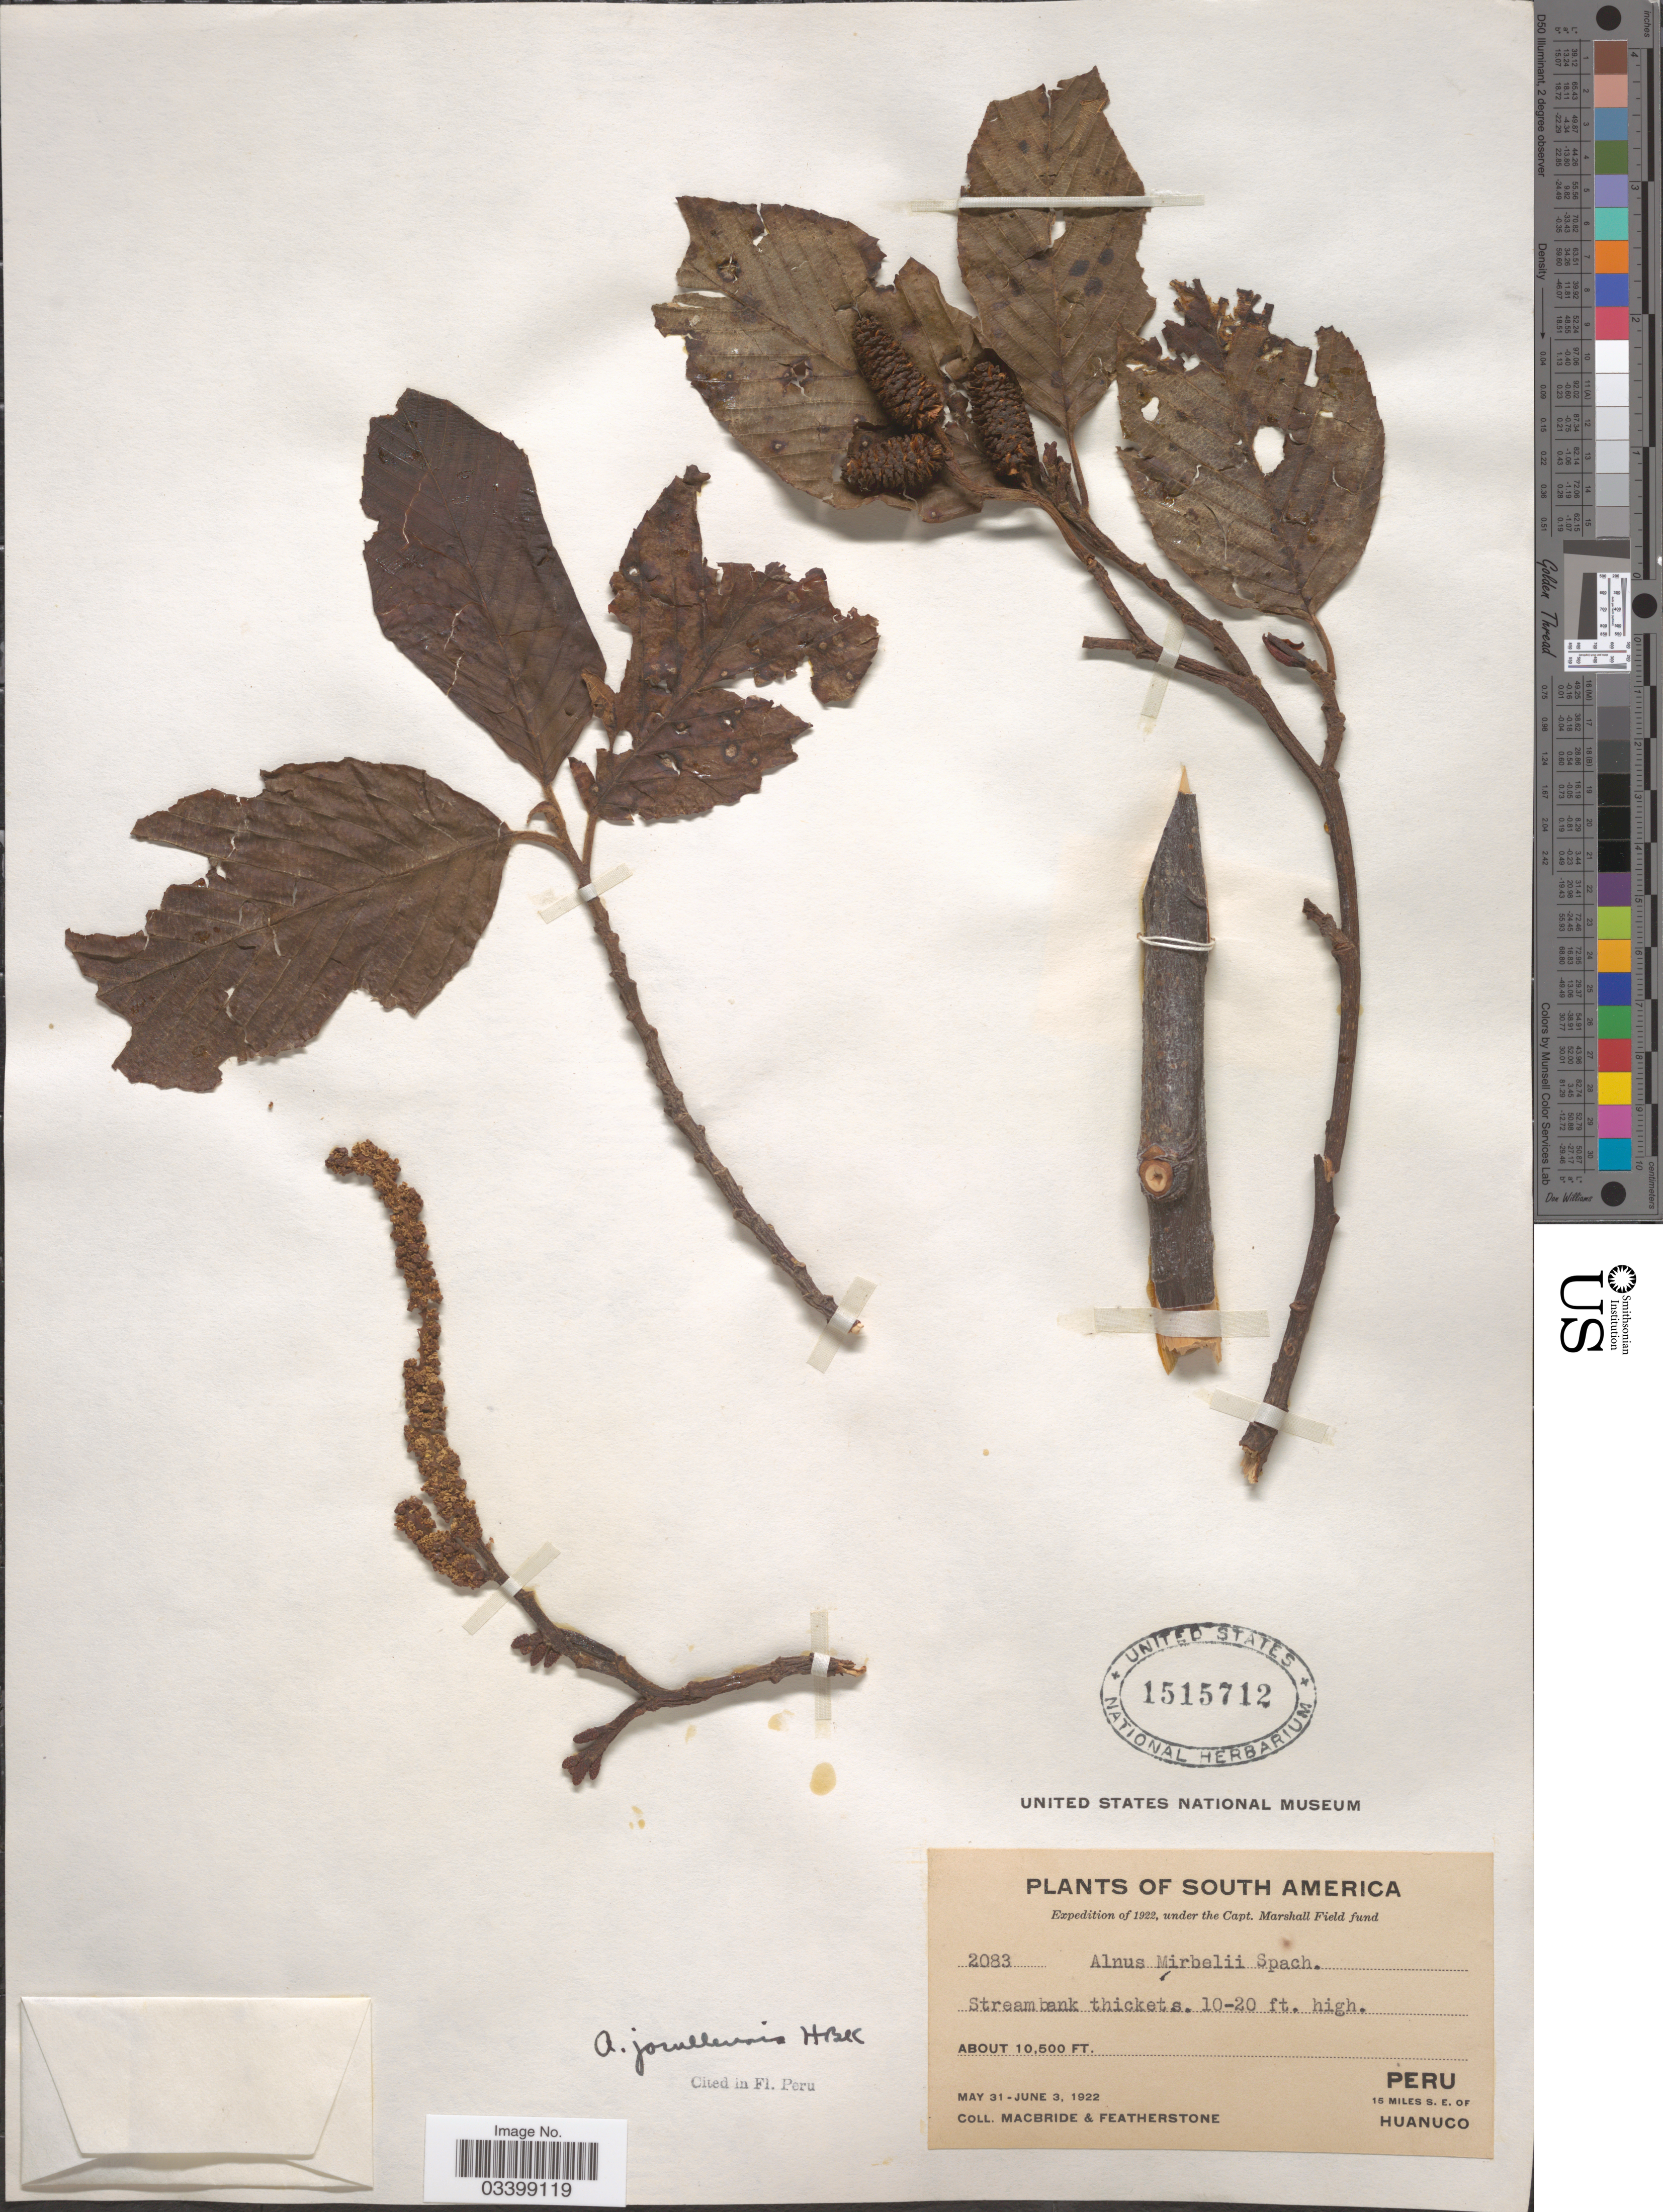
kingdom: Plantae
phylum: Tracheophyta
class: Magnoliopsida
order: Fagales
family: Betulaceae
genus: Alnus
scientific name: Alnus acuminata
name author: Kunth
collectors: Macbride, -- & -. Featherstone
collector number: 2083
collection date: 1922-05-31/1922-06-03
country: Peru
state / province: Huánuco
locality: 15 miles SE of Huanuco.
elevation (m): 3200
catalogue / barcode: US 1515712